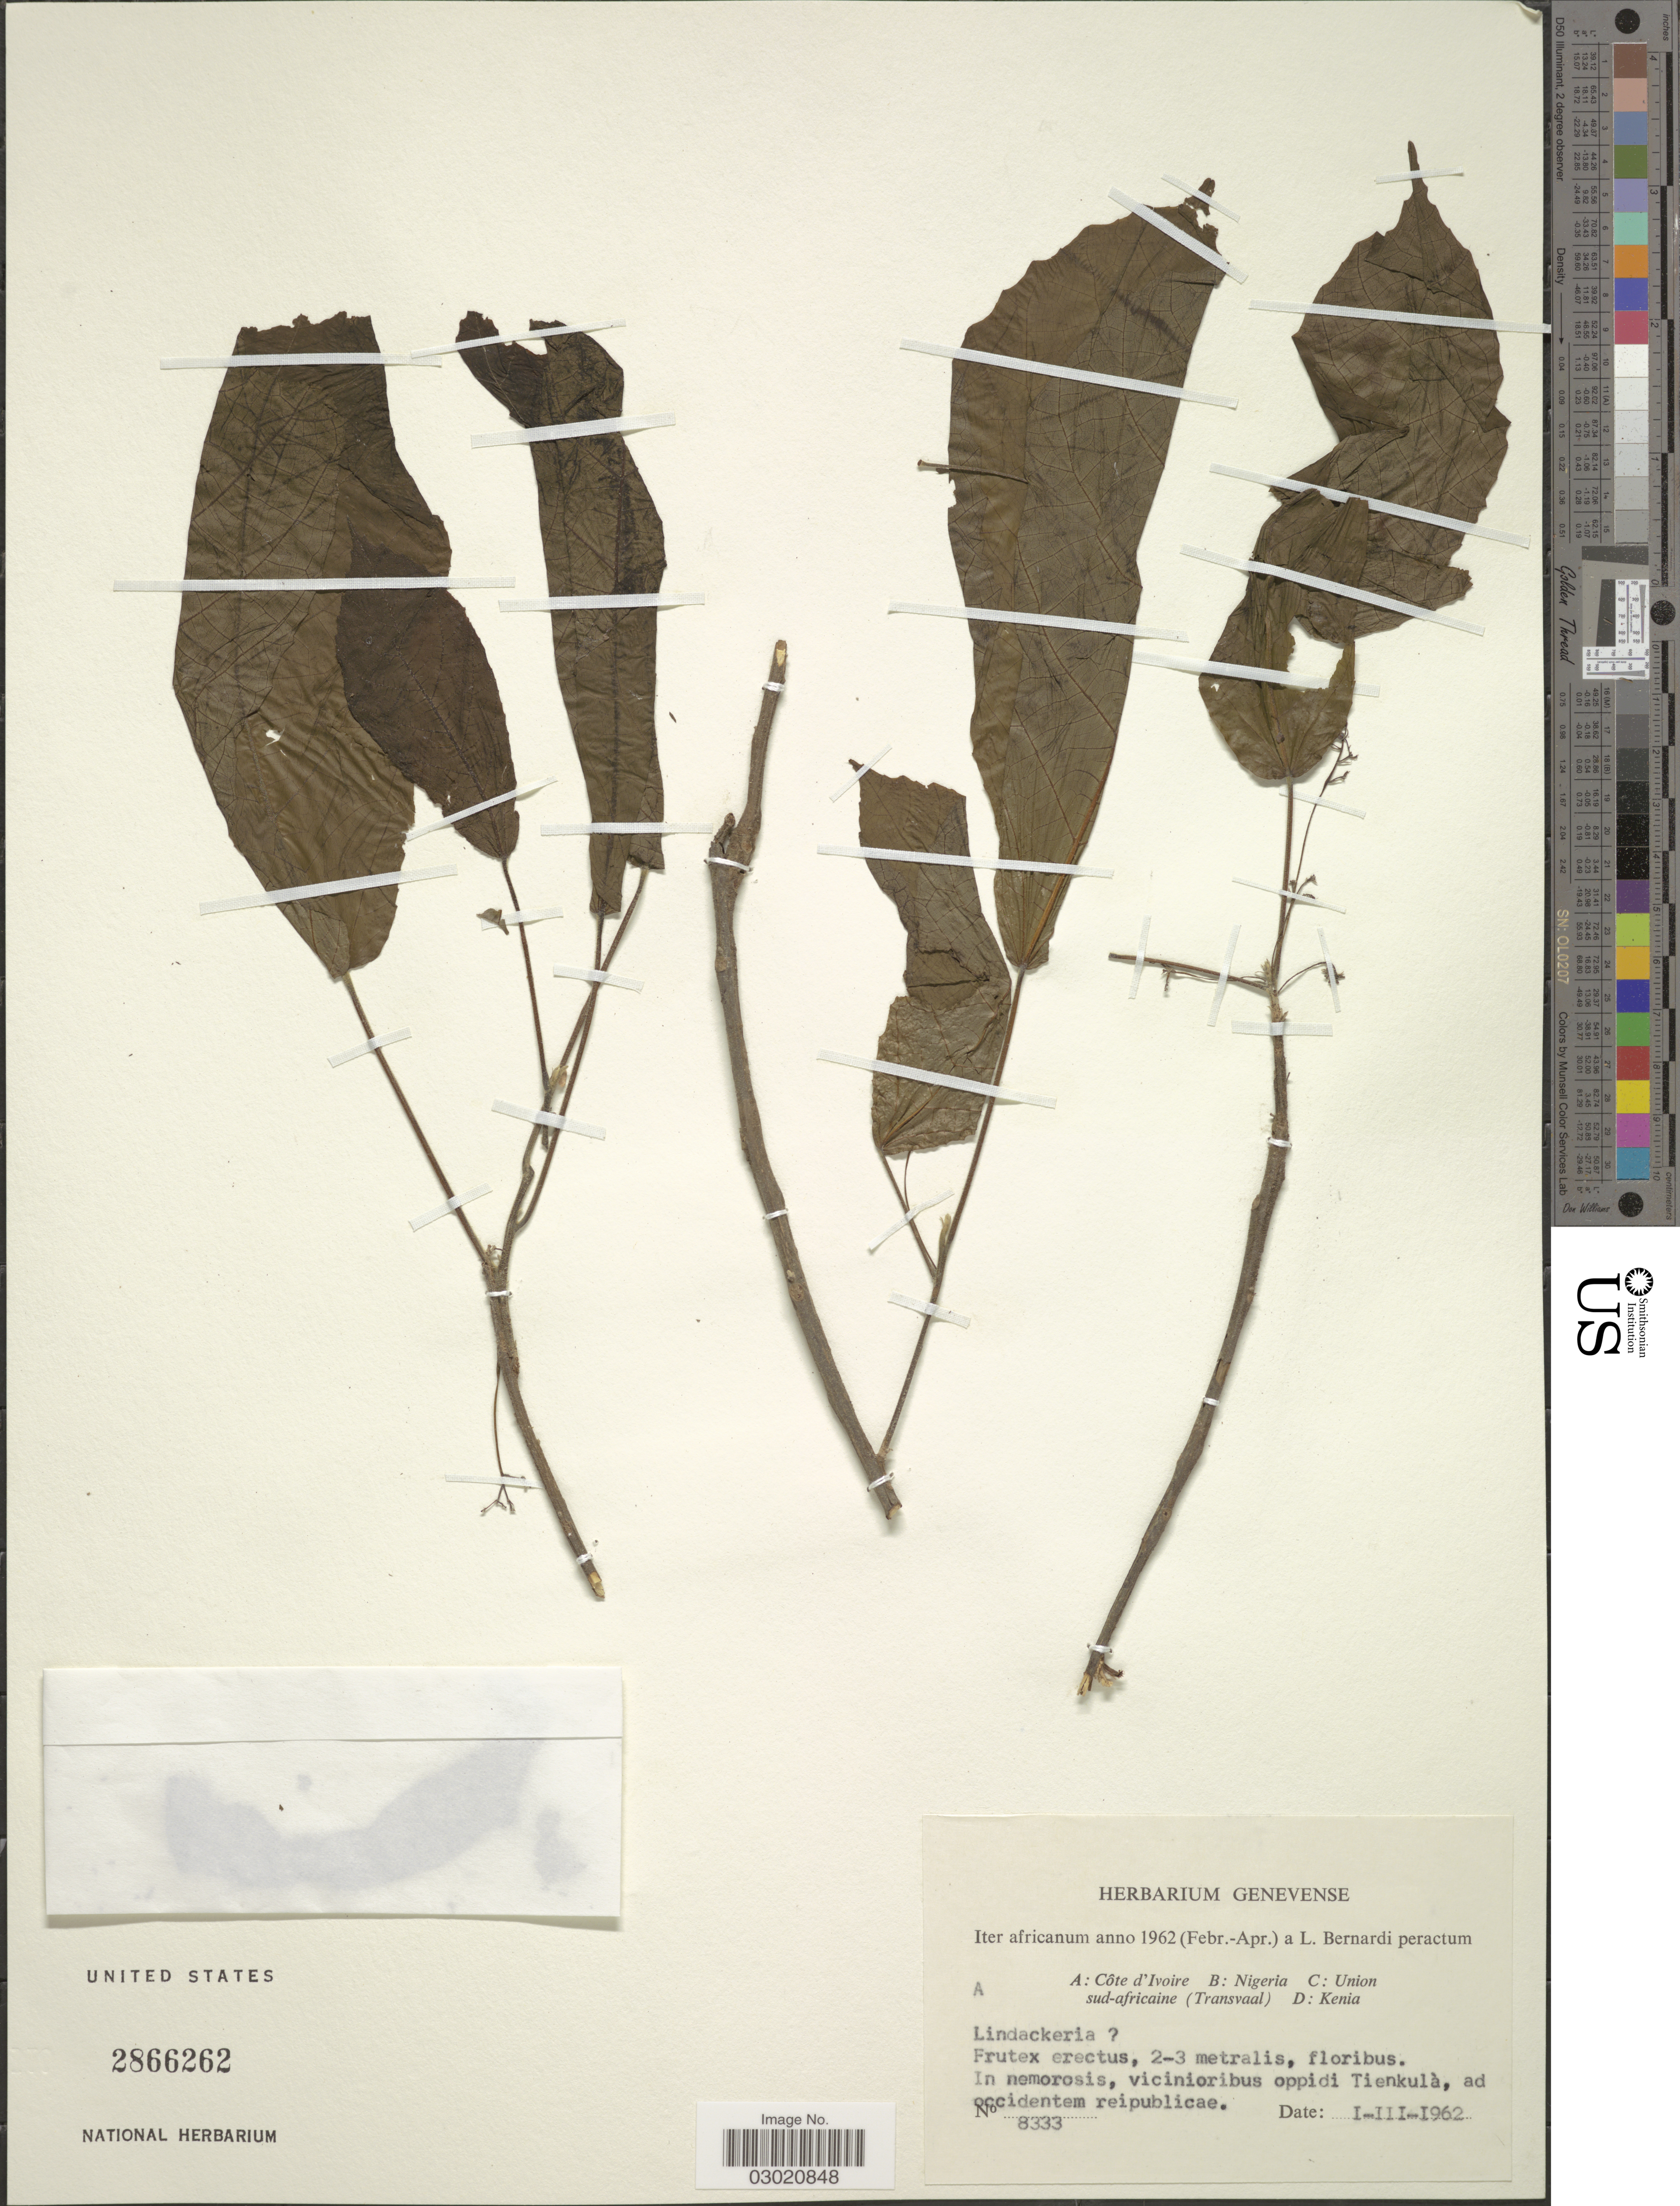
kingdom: Plantae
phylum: Tracheophyta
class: Magnoliopsida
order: Malpighiales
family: Achariaceae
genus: Lindackeria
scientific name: Lindackeria sp.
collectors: L. Bernardi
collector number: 8333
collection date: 1962-03-01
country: Ivory Coast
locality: A: Côte d'Ivoire, In nemorosis, vicinioribus oppidi Tienkulá, ad occidentem, reipublicae.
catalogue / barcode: US 2866262